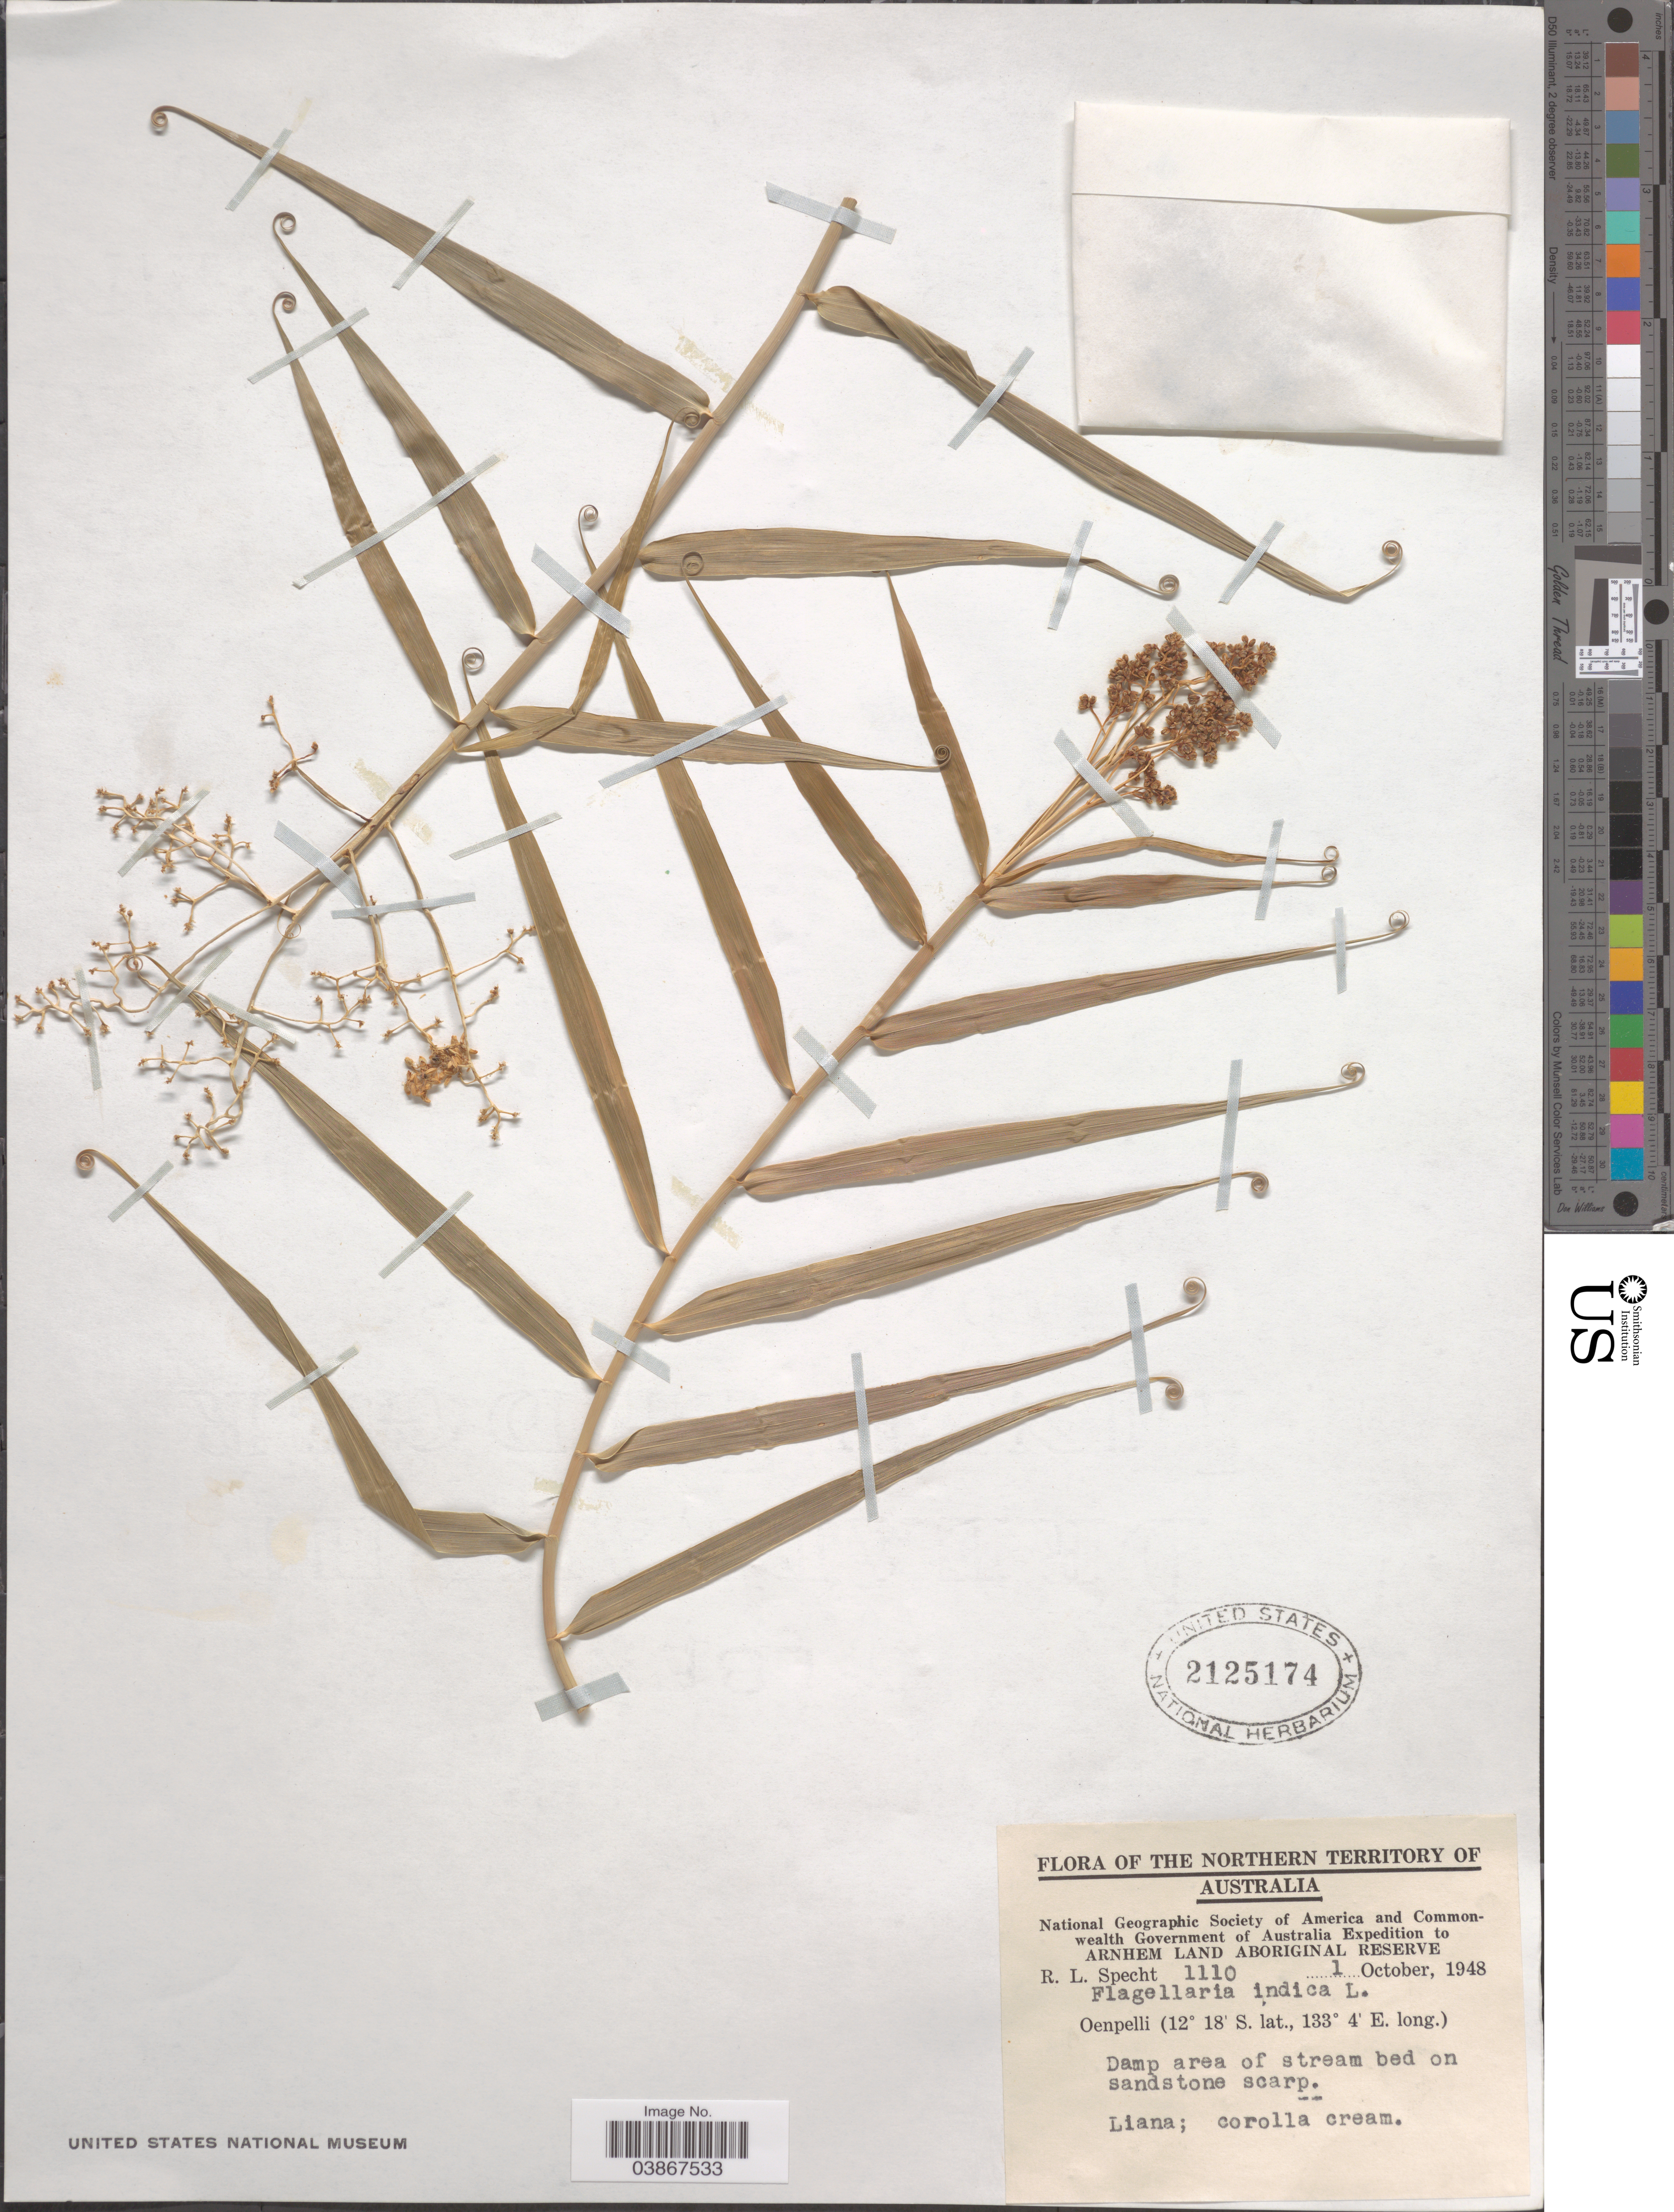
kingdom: Plantae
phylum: Tracheophyta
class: Liliopsida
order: Poales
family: Flagellariaceae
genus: Flagellaria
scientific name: Flagellaria indica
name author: L.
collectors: R. L. Specht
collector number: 1110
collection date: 1948-10-01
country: Australia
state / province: Northern Territory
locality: The Northern Territory of Australia. Arnhem Land Aboriginal Reserve. Little Lagoon, Oenpelli.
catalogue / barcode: US 2125174